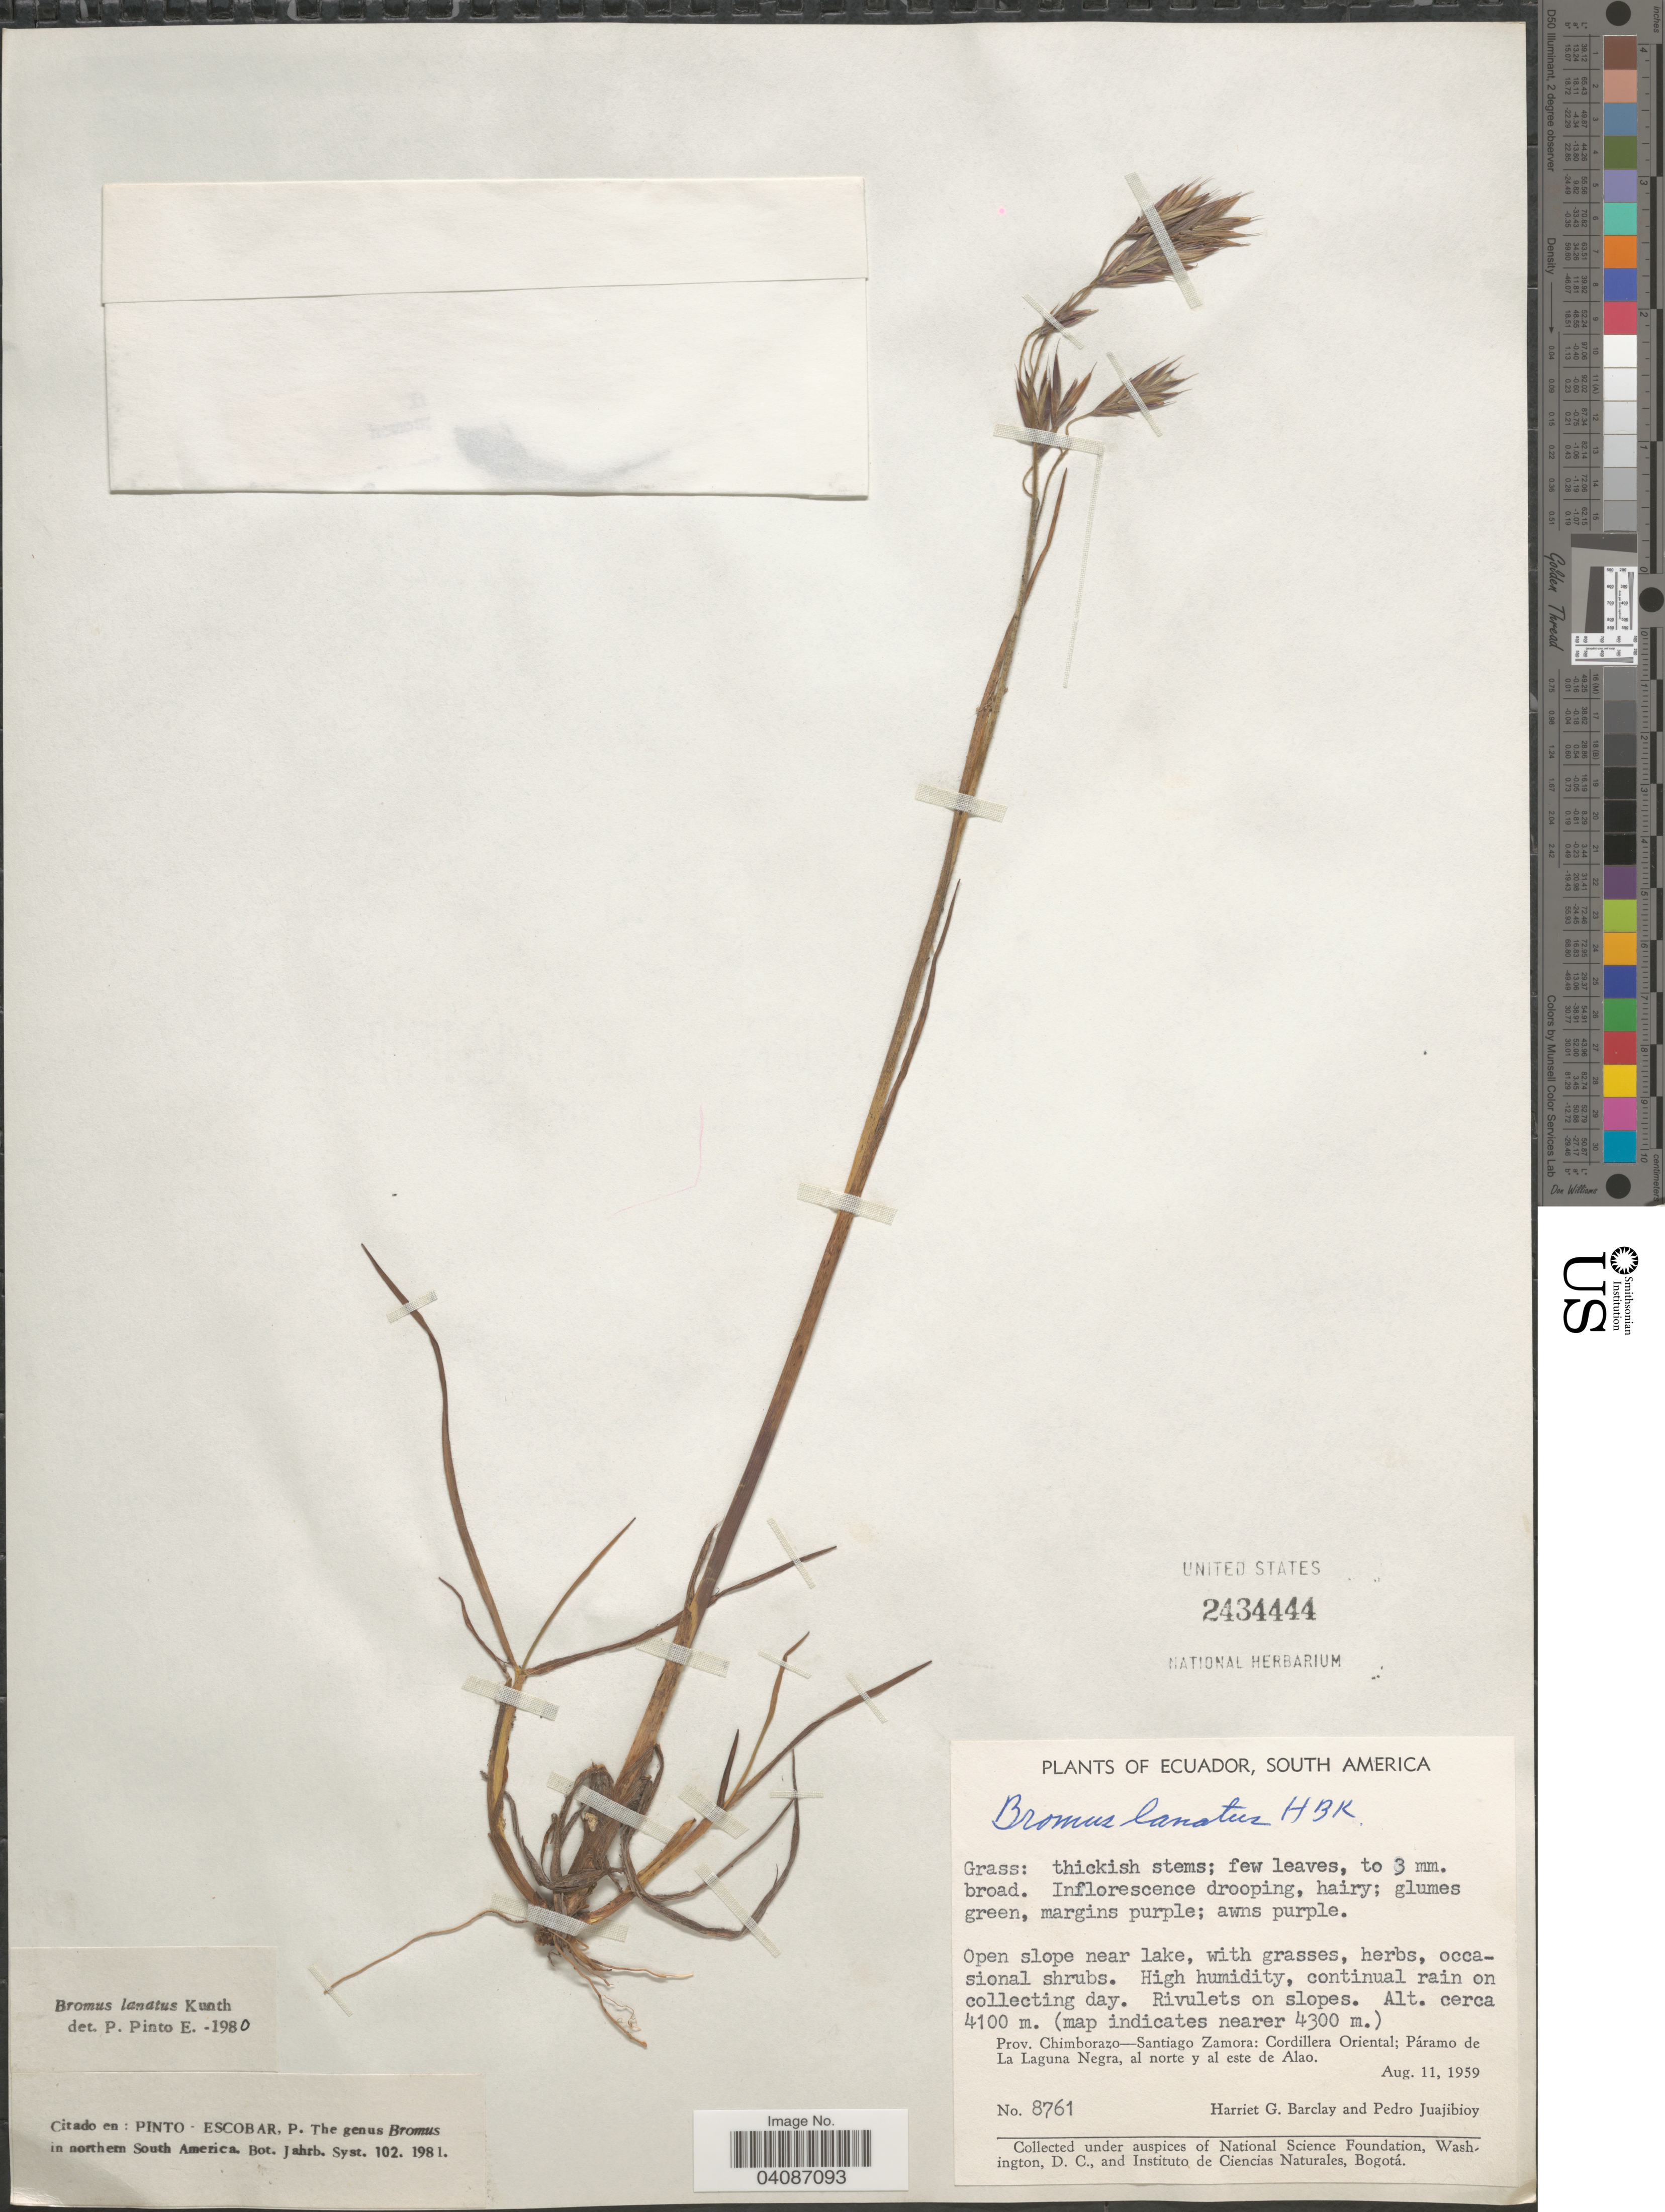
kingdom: Plantae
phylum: Tracheophyta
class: Liliopsida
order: Poales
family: Poaceae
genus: Bromus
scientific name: Bromus lanatus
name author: Kunth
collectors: H. G. Barclay & P. Juajibioy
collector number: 8761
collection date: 1959-08-11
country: Ecuador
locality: Prov. Chimborazo-Santiago Zamora: Cordillera Oriental; Páramo de La Laguna Negra, al norte y al este de Alao.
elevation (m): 4100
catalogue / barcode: US 2434444